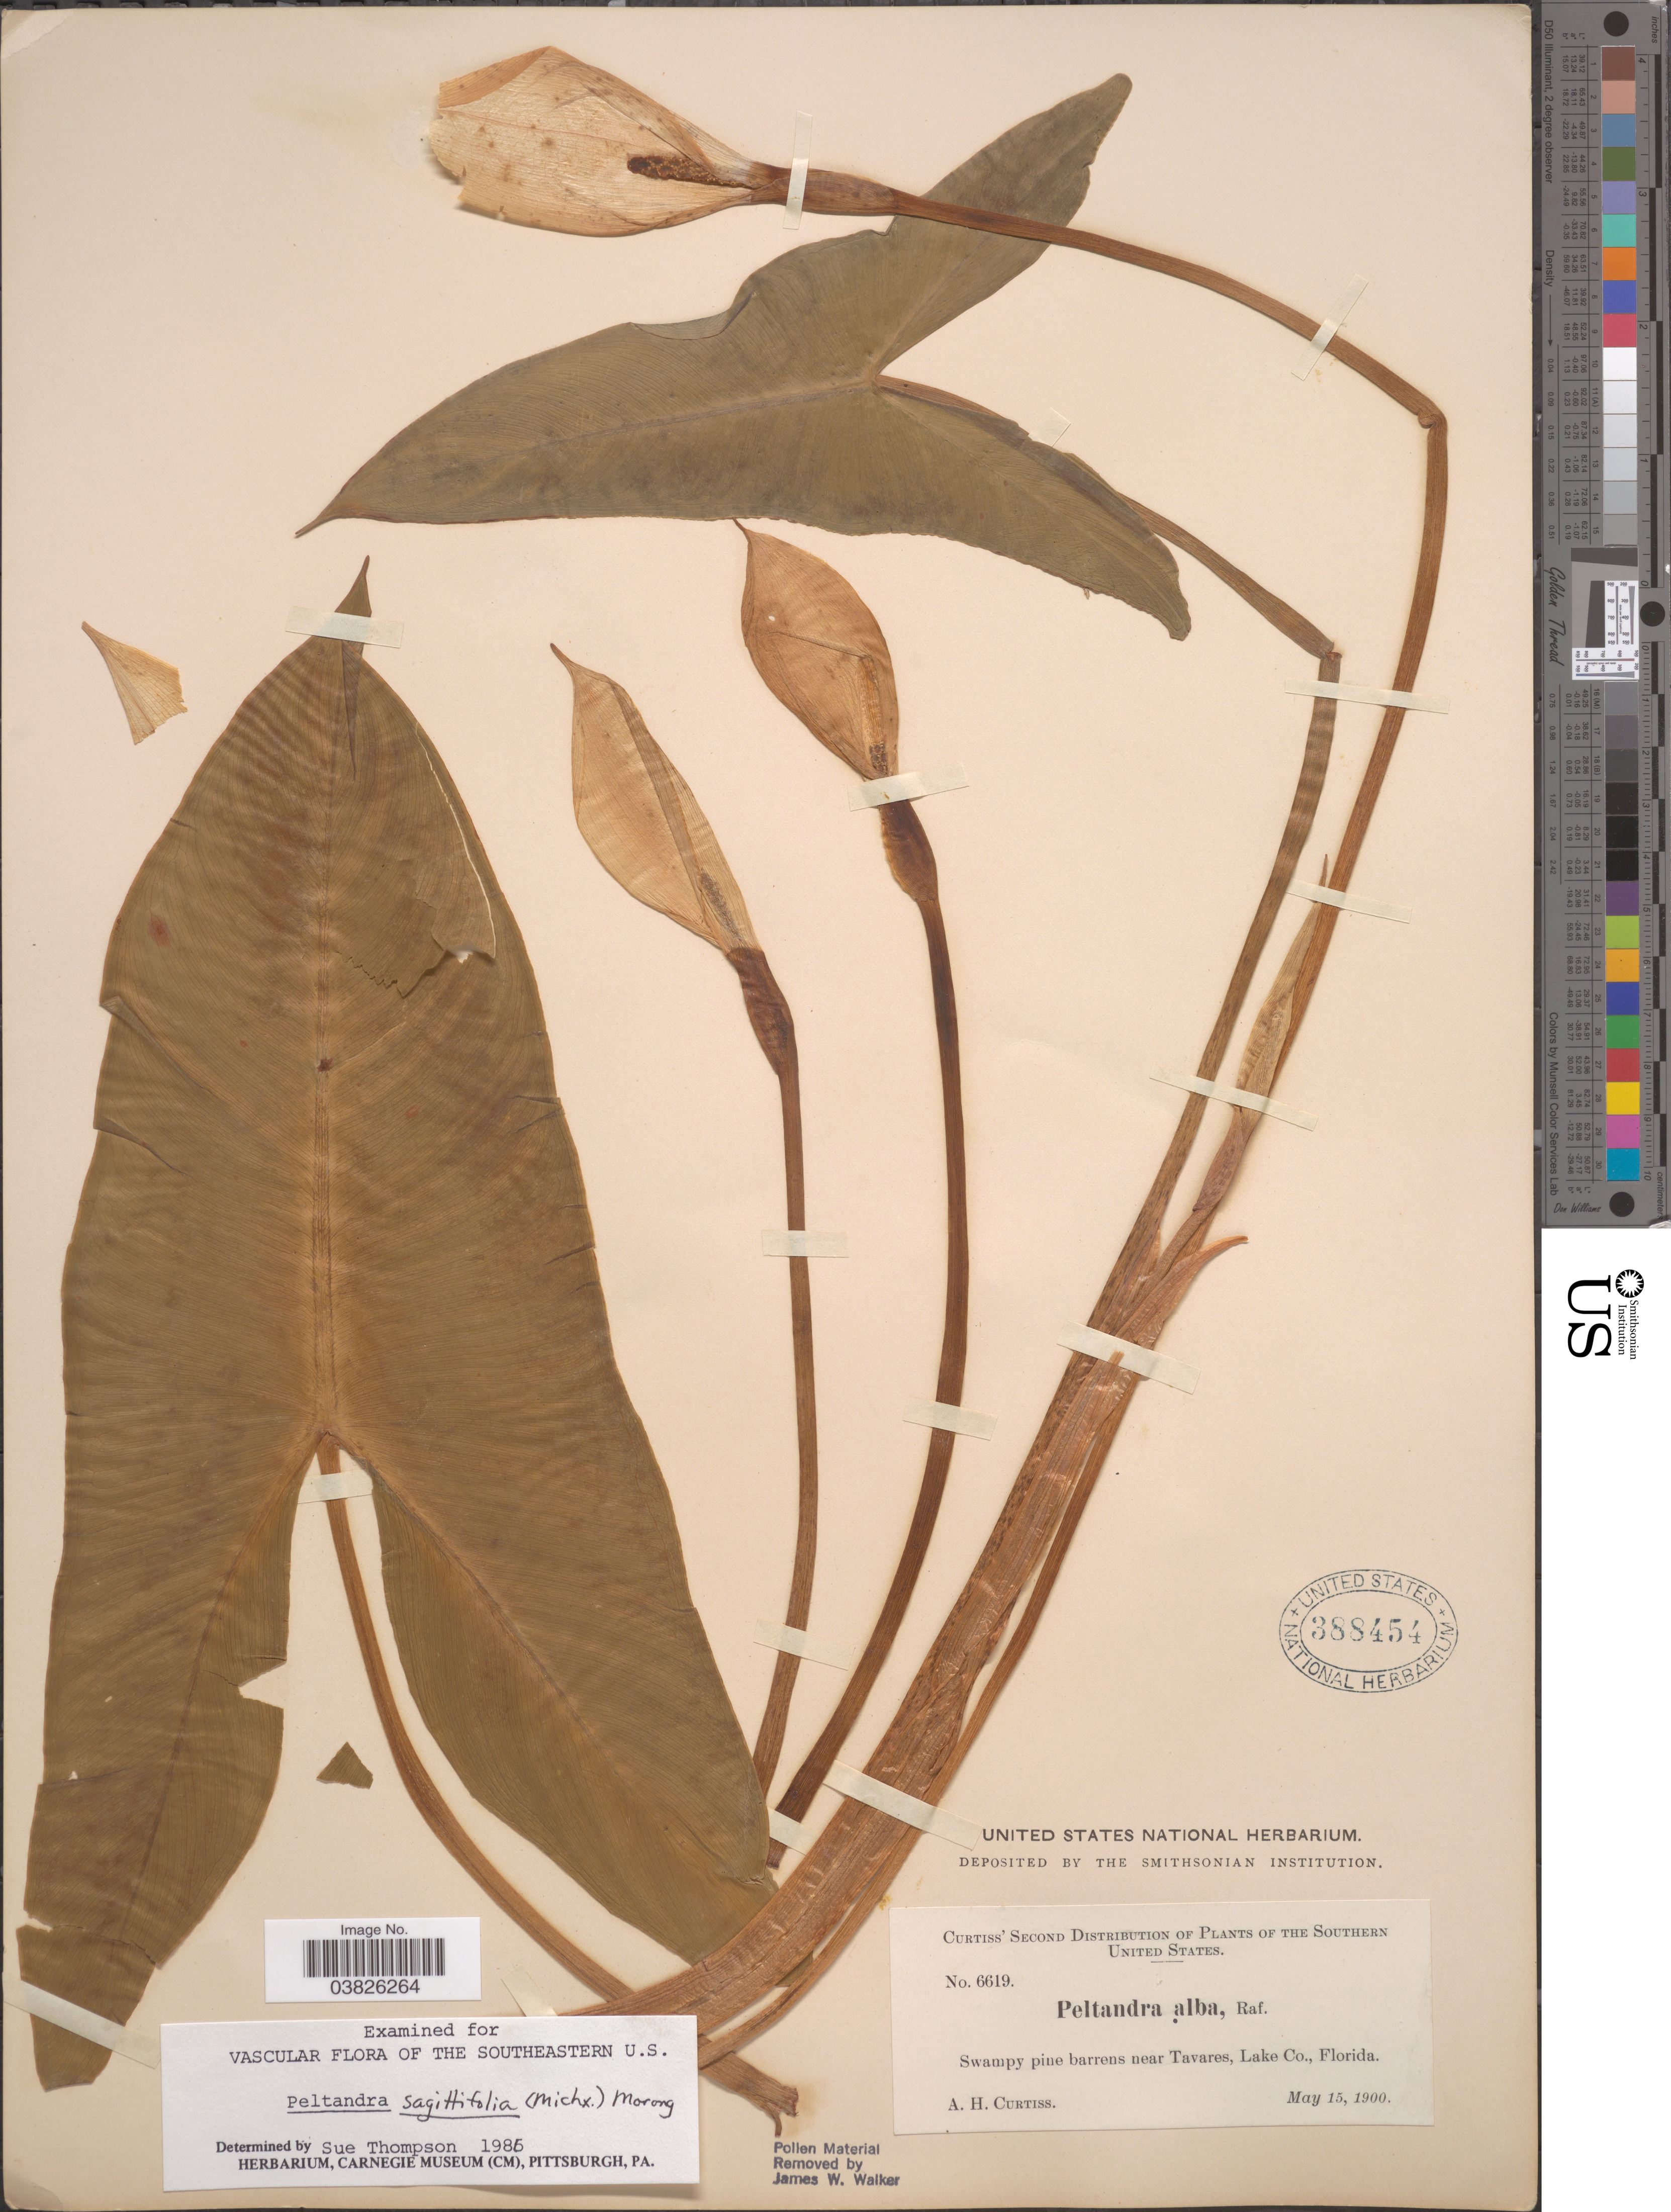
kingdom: Plantae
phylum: Tracheophyta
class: Liliopsida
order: Alismatales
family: Araceae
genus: Peltandra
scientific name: Peltandra sagittifolia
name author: (Michx.) Morong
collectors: A. H. Curtiss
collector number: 6619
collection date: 1900-05-15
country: United States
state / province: Florida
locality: The Southern United States. Near Tavares, Lake Co.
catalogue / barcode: US 388454